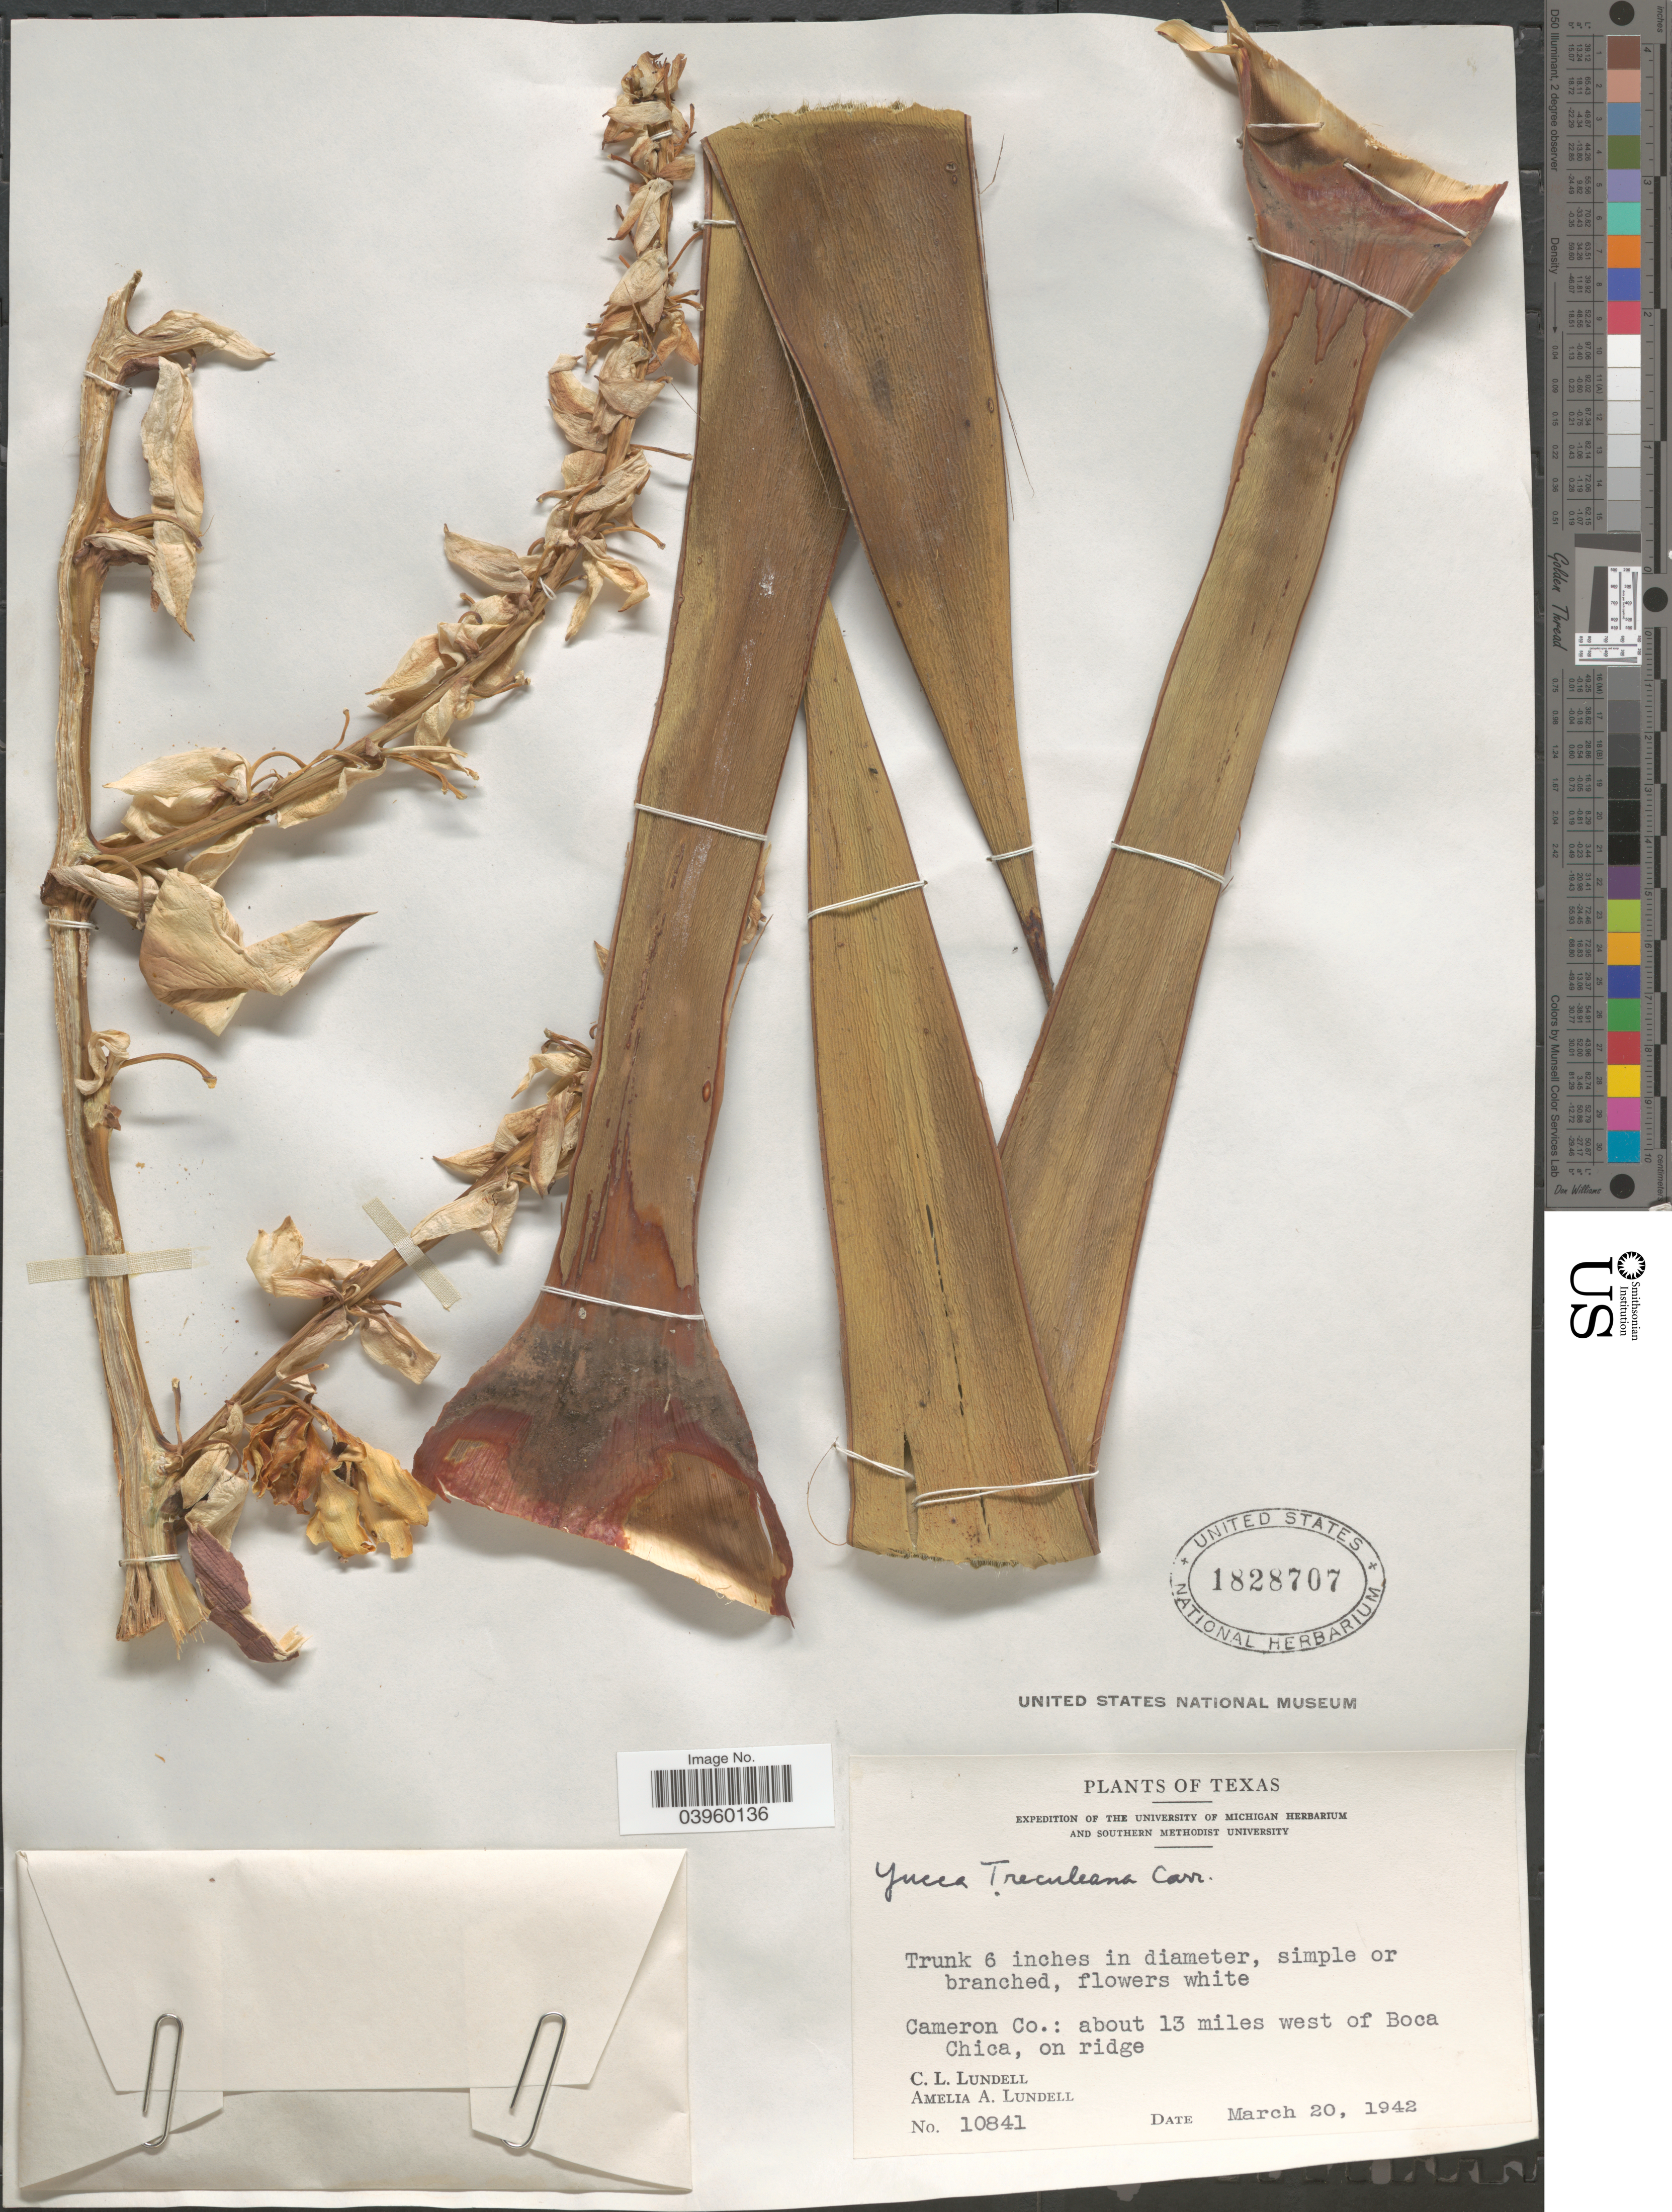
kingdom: Plantae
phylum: Tracheophyta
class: Liliopsida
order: Asparagales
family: Asparagaceae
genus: Yucca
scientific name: Yucca treculeana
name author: Carrière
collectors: C. L. Lundell & A. A. Lundell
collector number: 10841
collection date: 1942-03-20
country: United States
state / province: Texas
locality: Cameron Co.: about 13 miles west of Boca Chica, on ridge.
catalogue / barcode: US 1828707